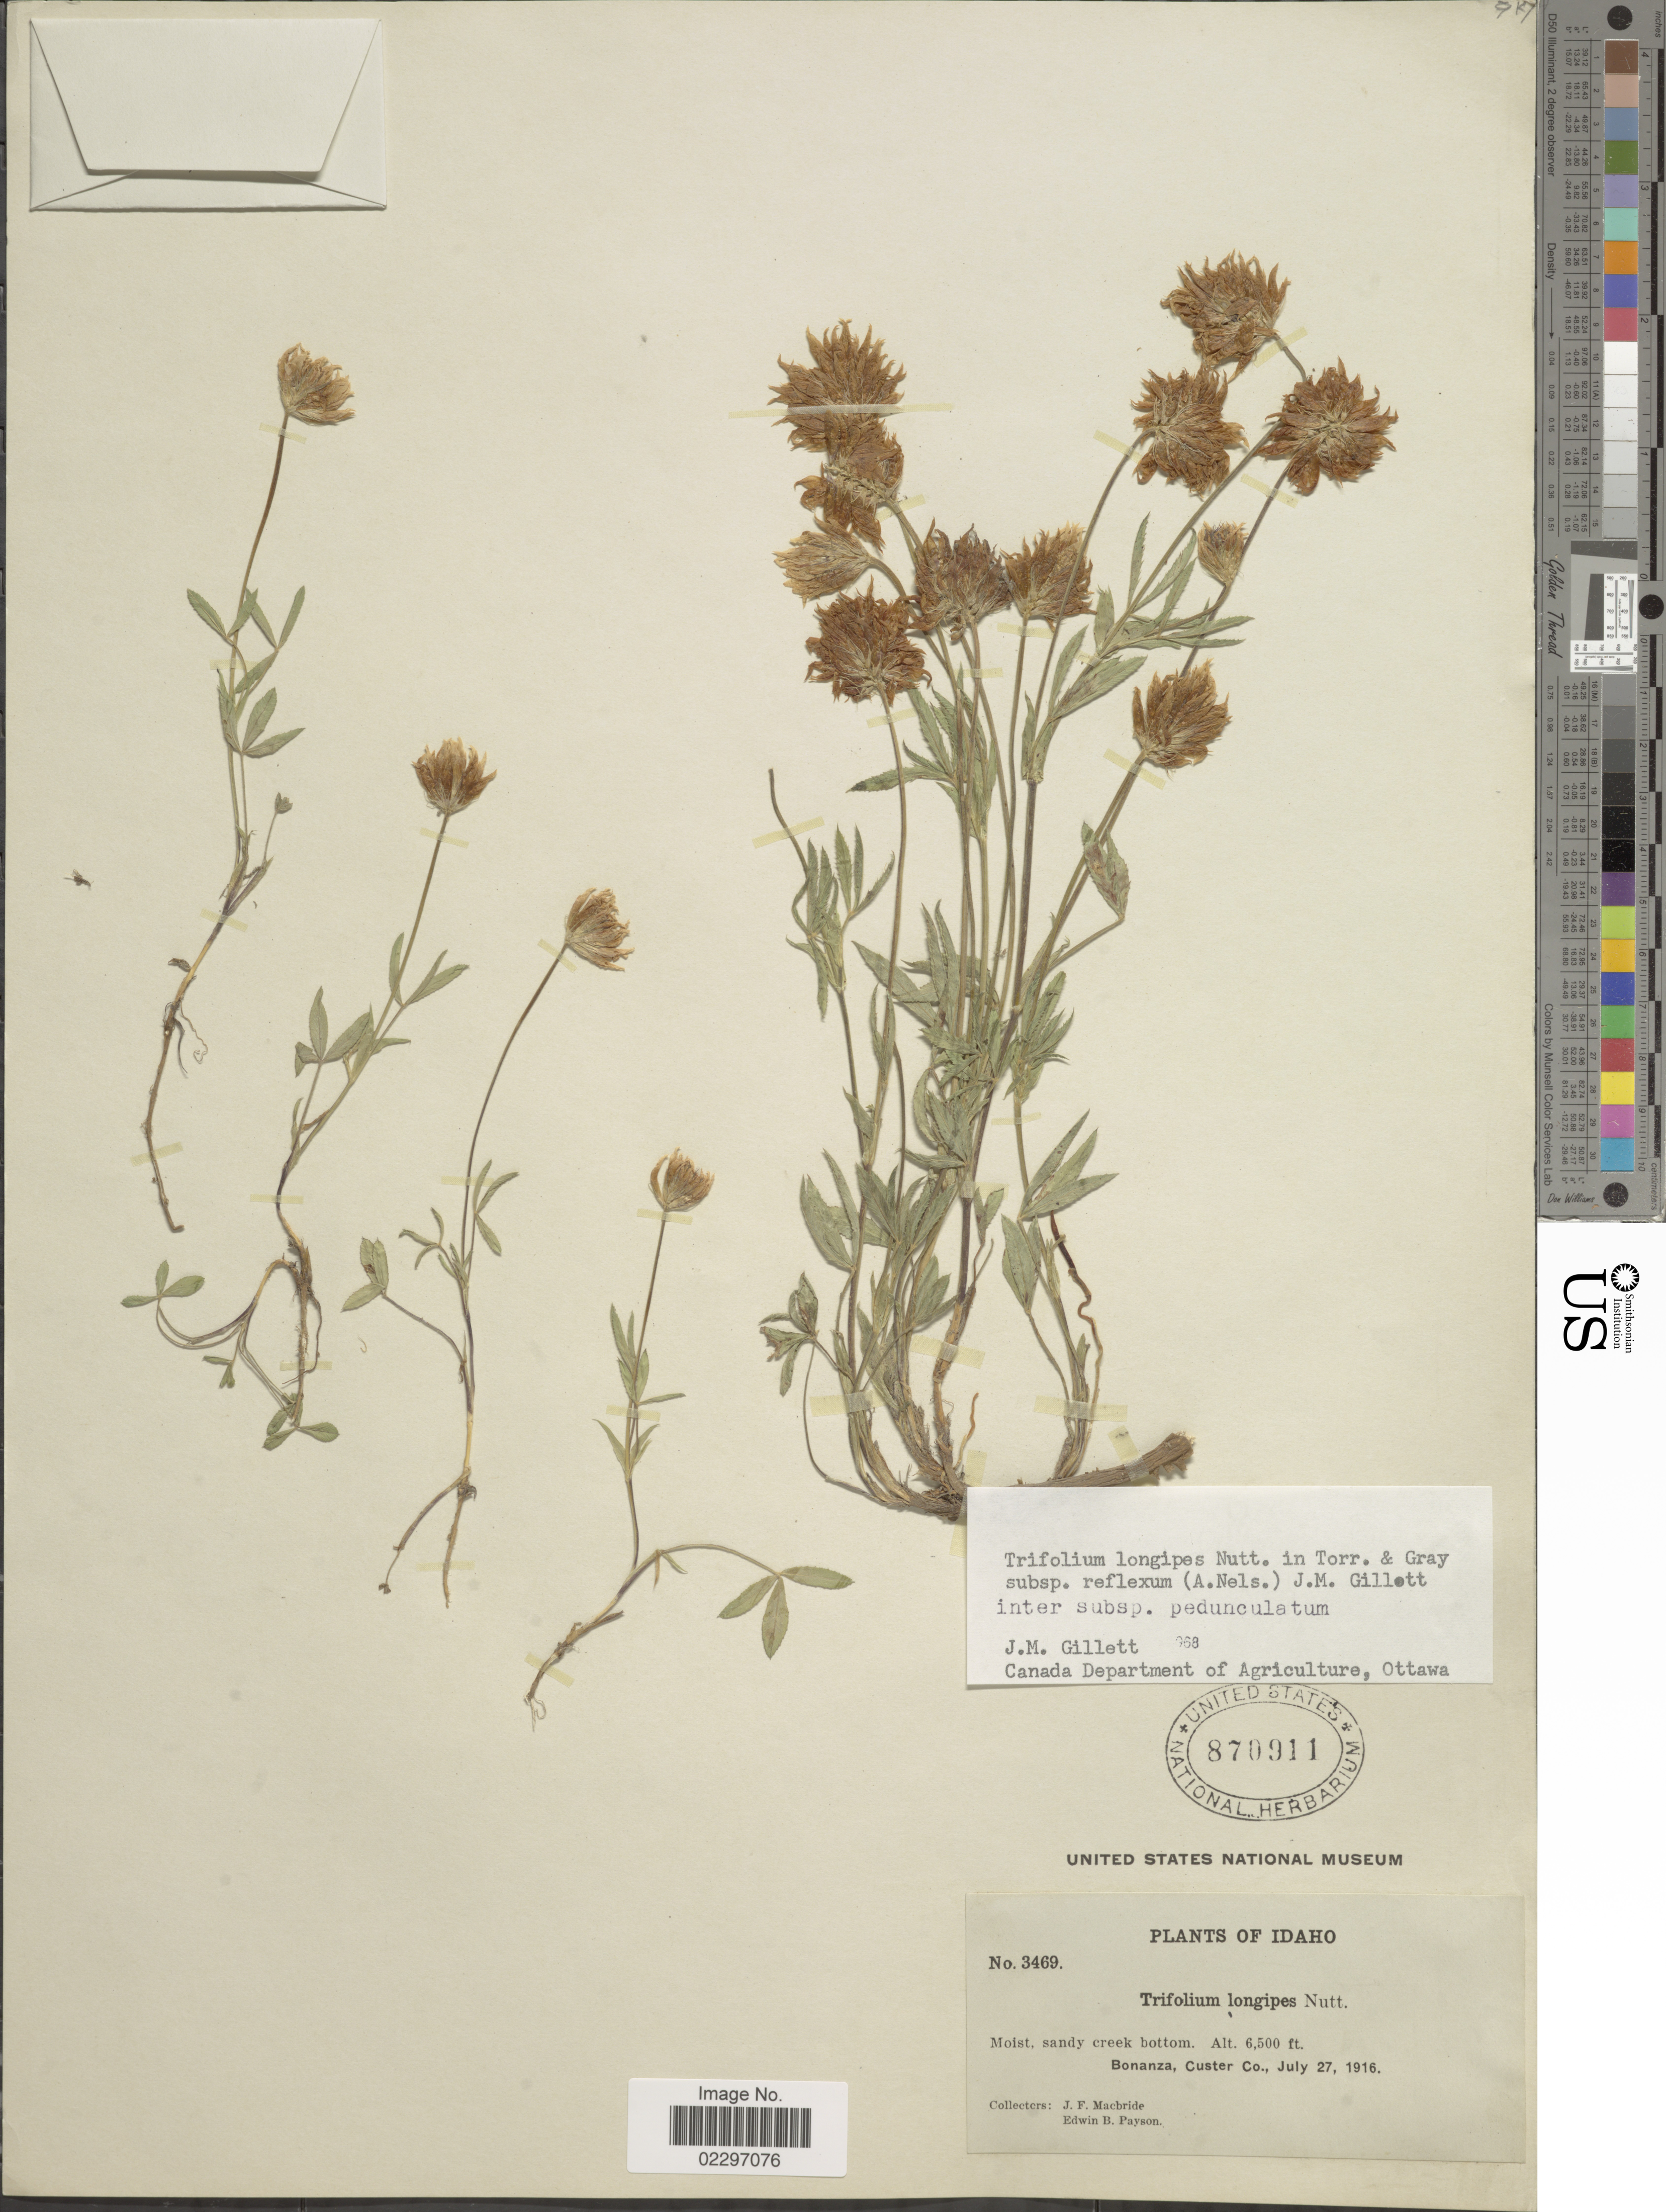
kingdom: Plantae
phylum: Tracheophyta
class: Magnoliopsida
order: Fabales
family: Fabaceae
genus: Trifolium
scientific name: Trifolium longipes subsp. reflexum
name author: (A. Nelson) J.M. Gillet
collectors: J. F. Macbride & E. B. Payson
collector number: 3469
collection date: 1916-07-27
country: United States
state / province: Idaho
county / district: Custer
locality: Bonanza.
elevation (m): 1981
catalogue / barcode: US 870911